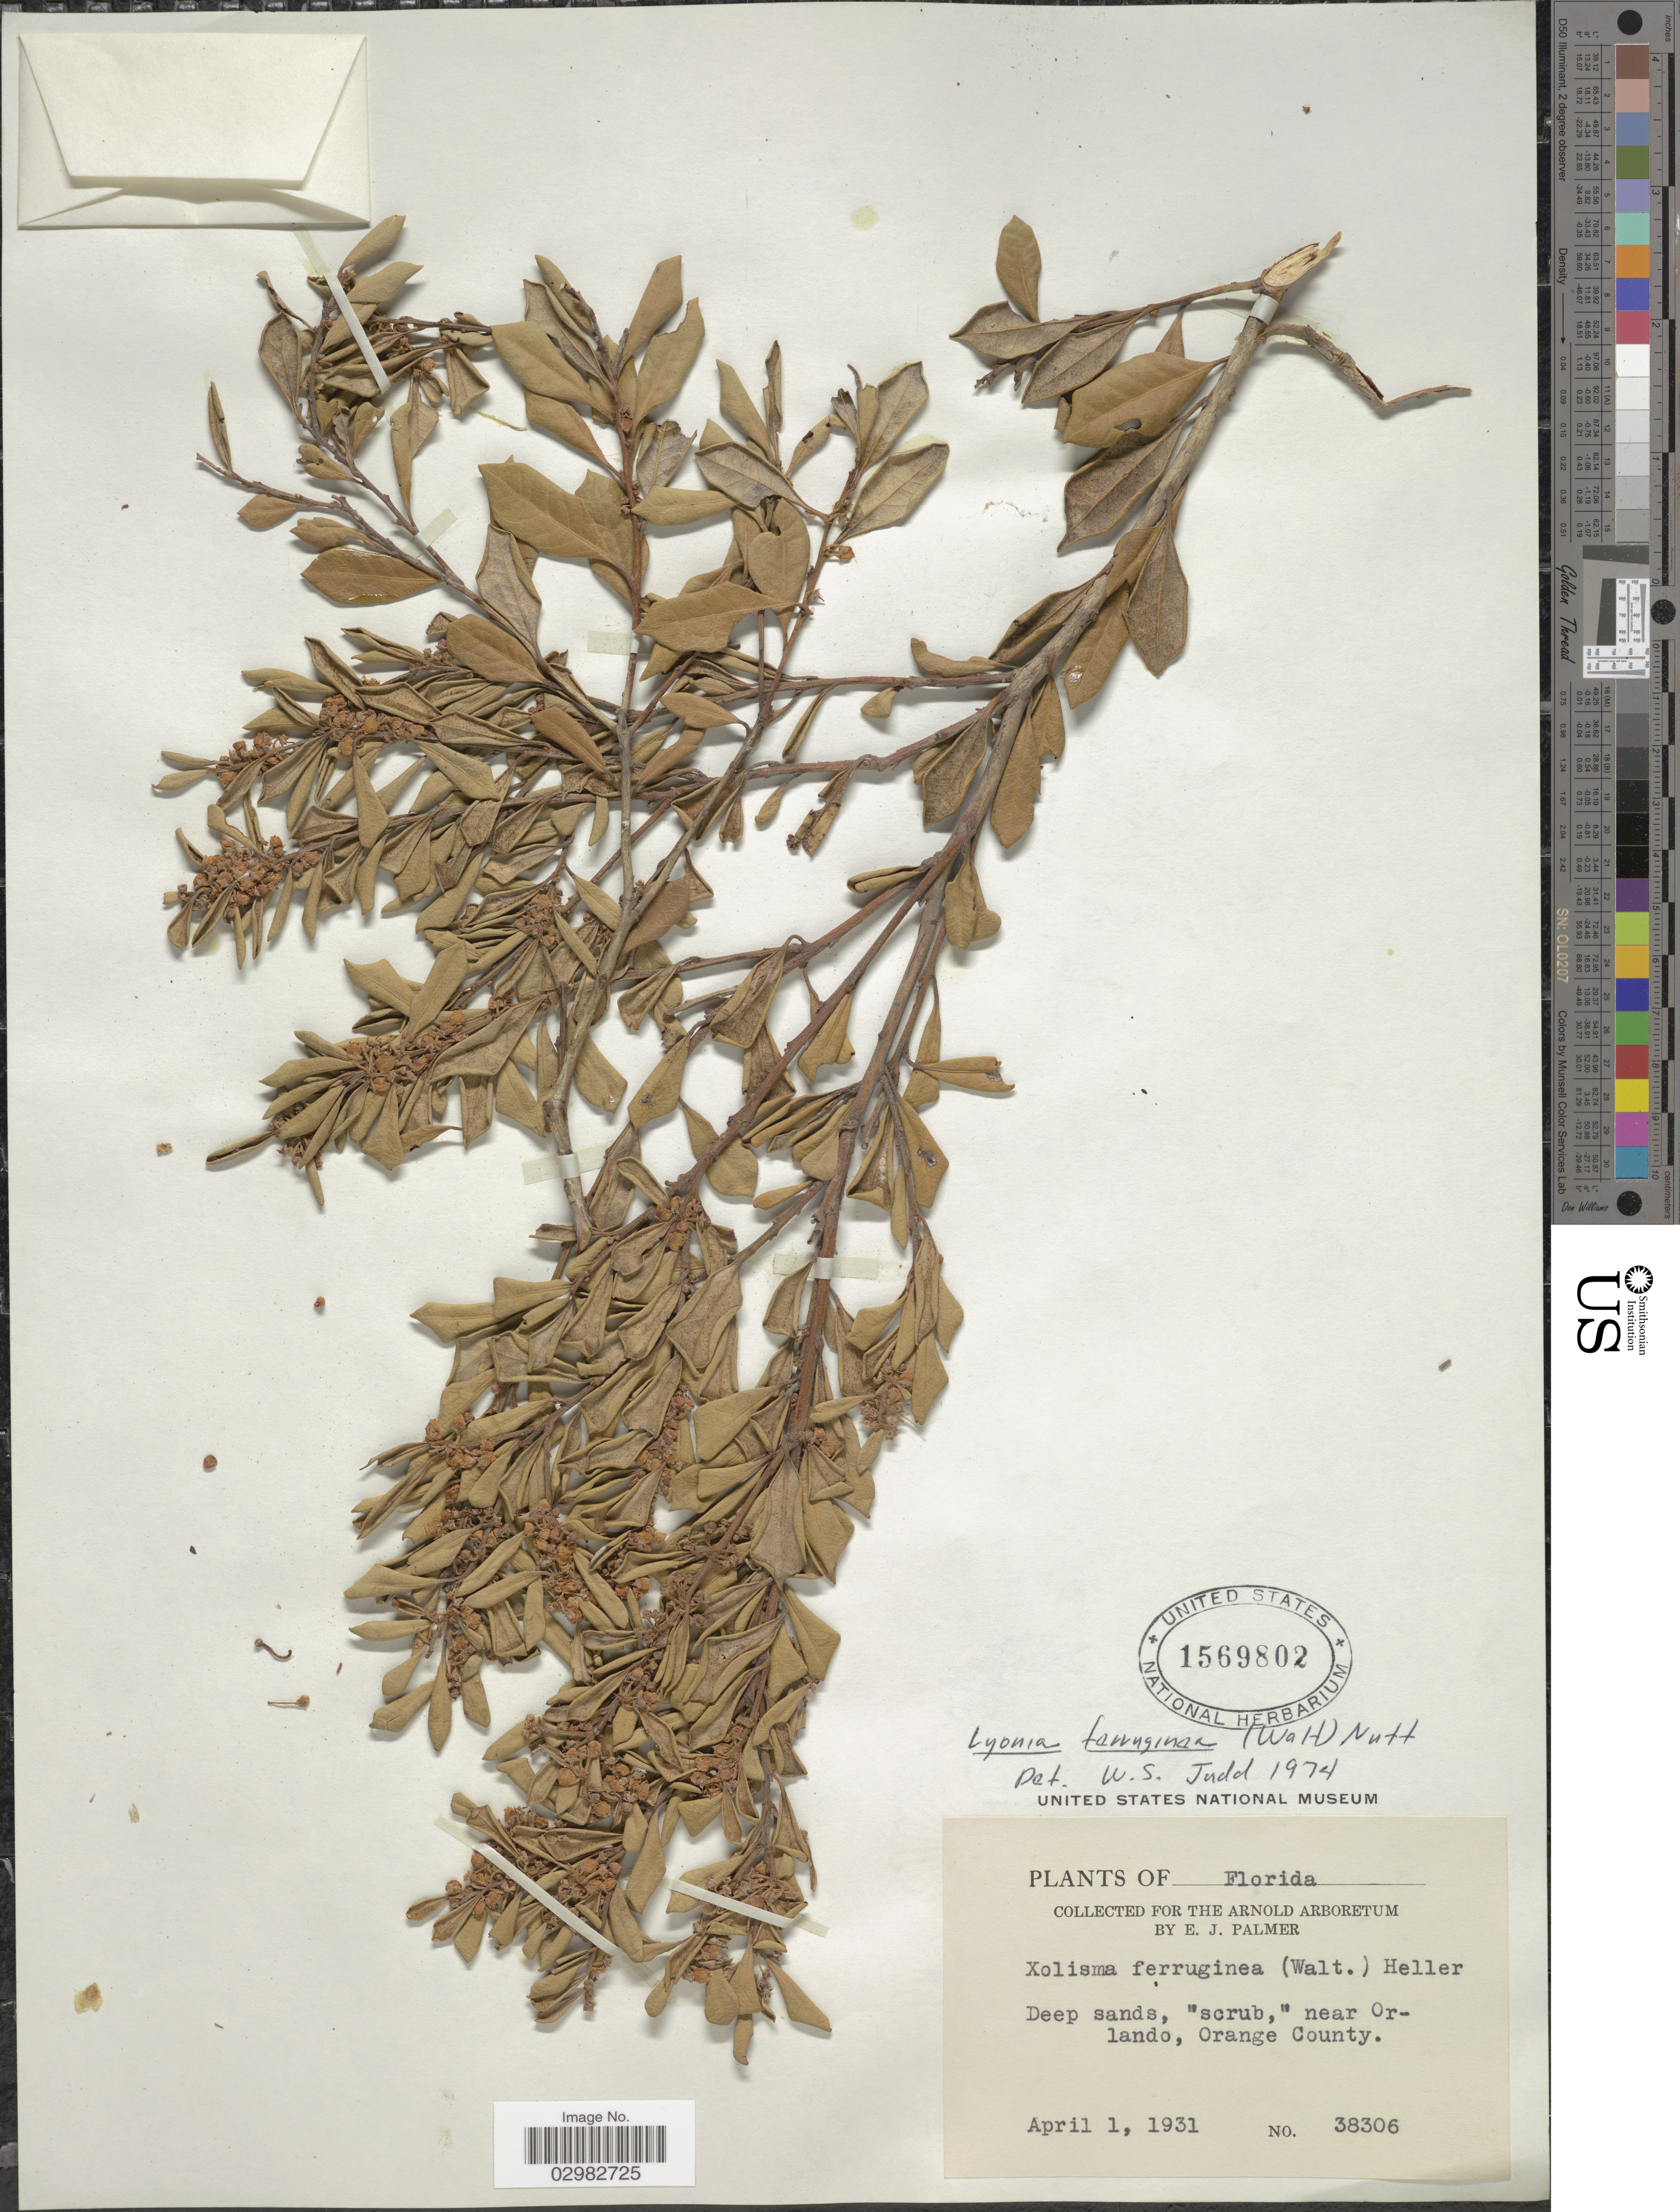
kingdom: Plantae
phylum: Tracheophyta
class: Magnoliopsida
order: Ericales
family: Ericaceae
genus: Lyonia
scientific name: Lyonia ferruginea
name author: (Walter) Nutt.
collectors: E. J. Palmer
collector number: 38306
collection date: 1931-04-01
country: United States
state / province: Florida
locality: Deep sands, "scrub," near Orlando, Orange County.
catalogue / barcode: US 1569802